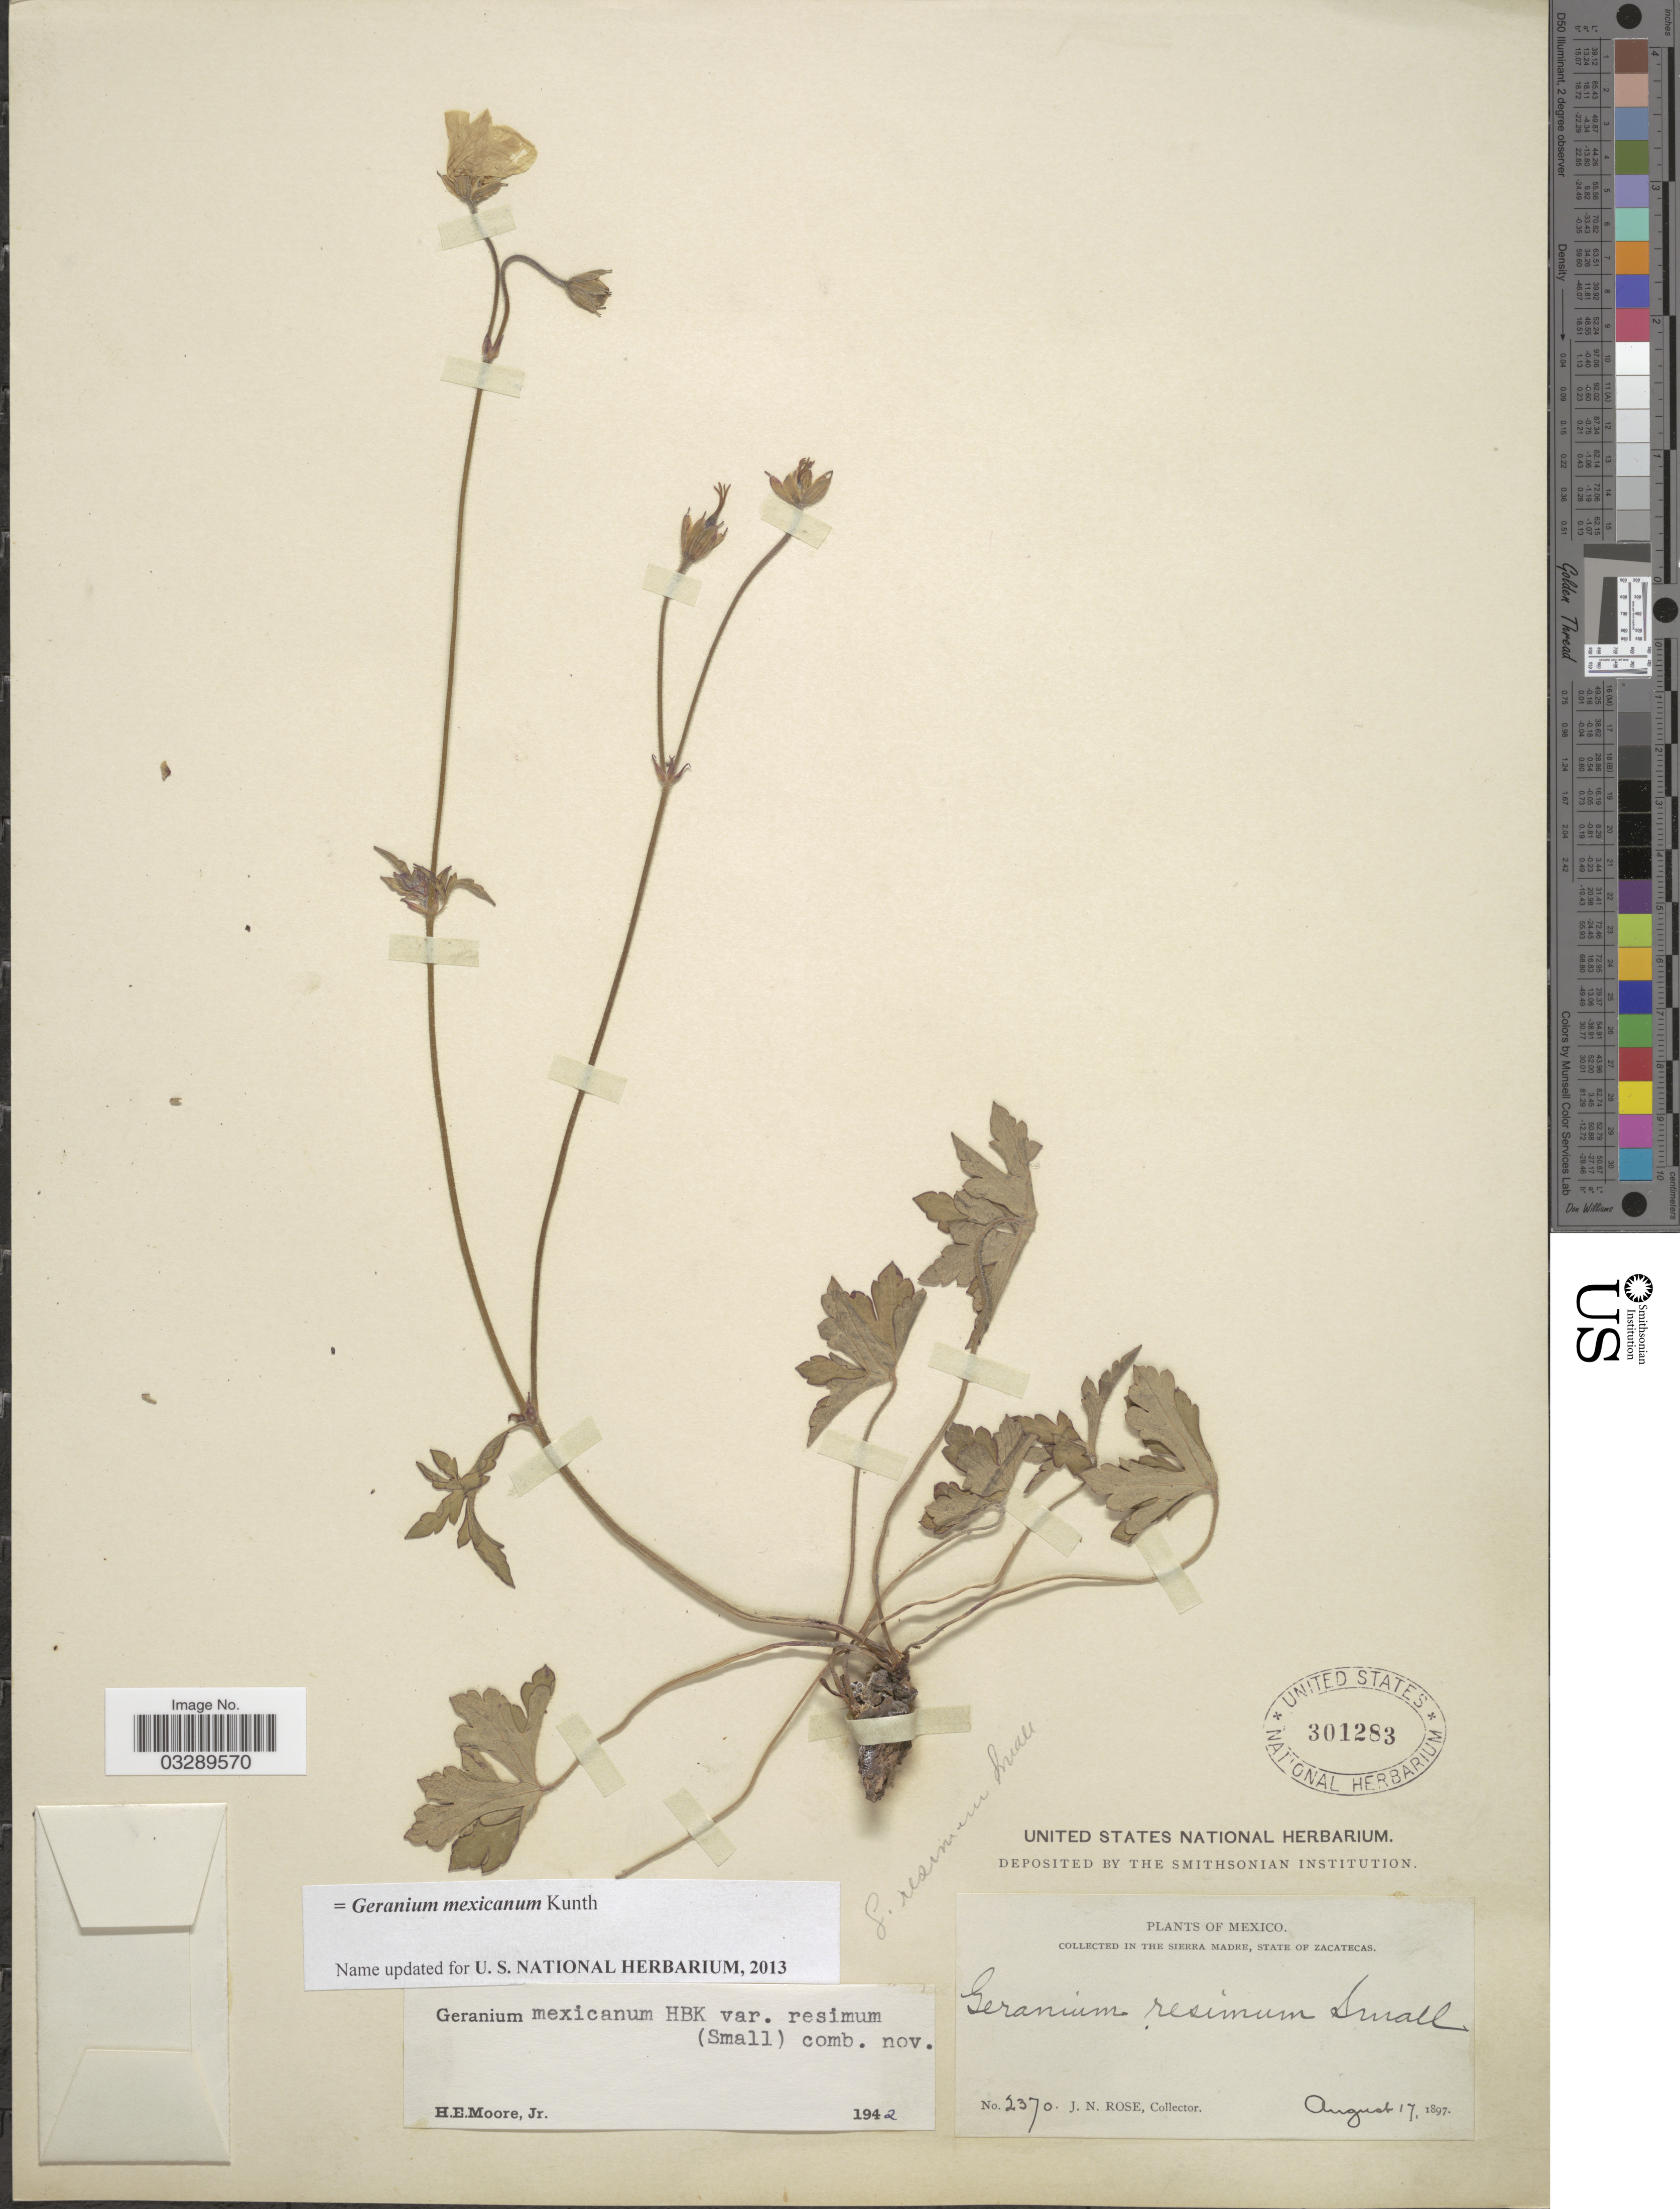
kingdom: Plantae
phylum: Tracheophyta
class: Magnoliopsida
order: Geraniales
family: Geraniaceae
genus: Geranium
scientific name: Geranium mexicanum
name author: Kunth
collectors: J. N. Rose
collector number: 2370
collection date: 1897-08-17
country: Mexico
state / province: Zacatecas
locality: Collected in the Sierra Madre, State of Zacatecas.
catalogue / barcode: US 301283